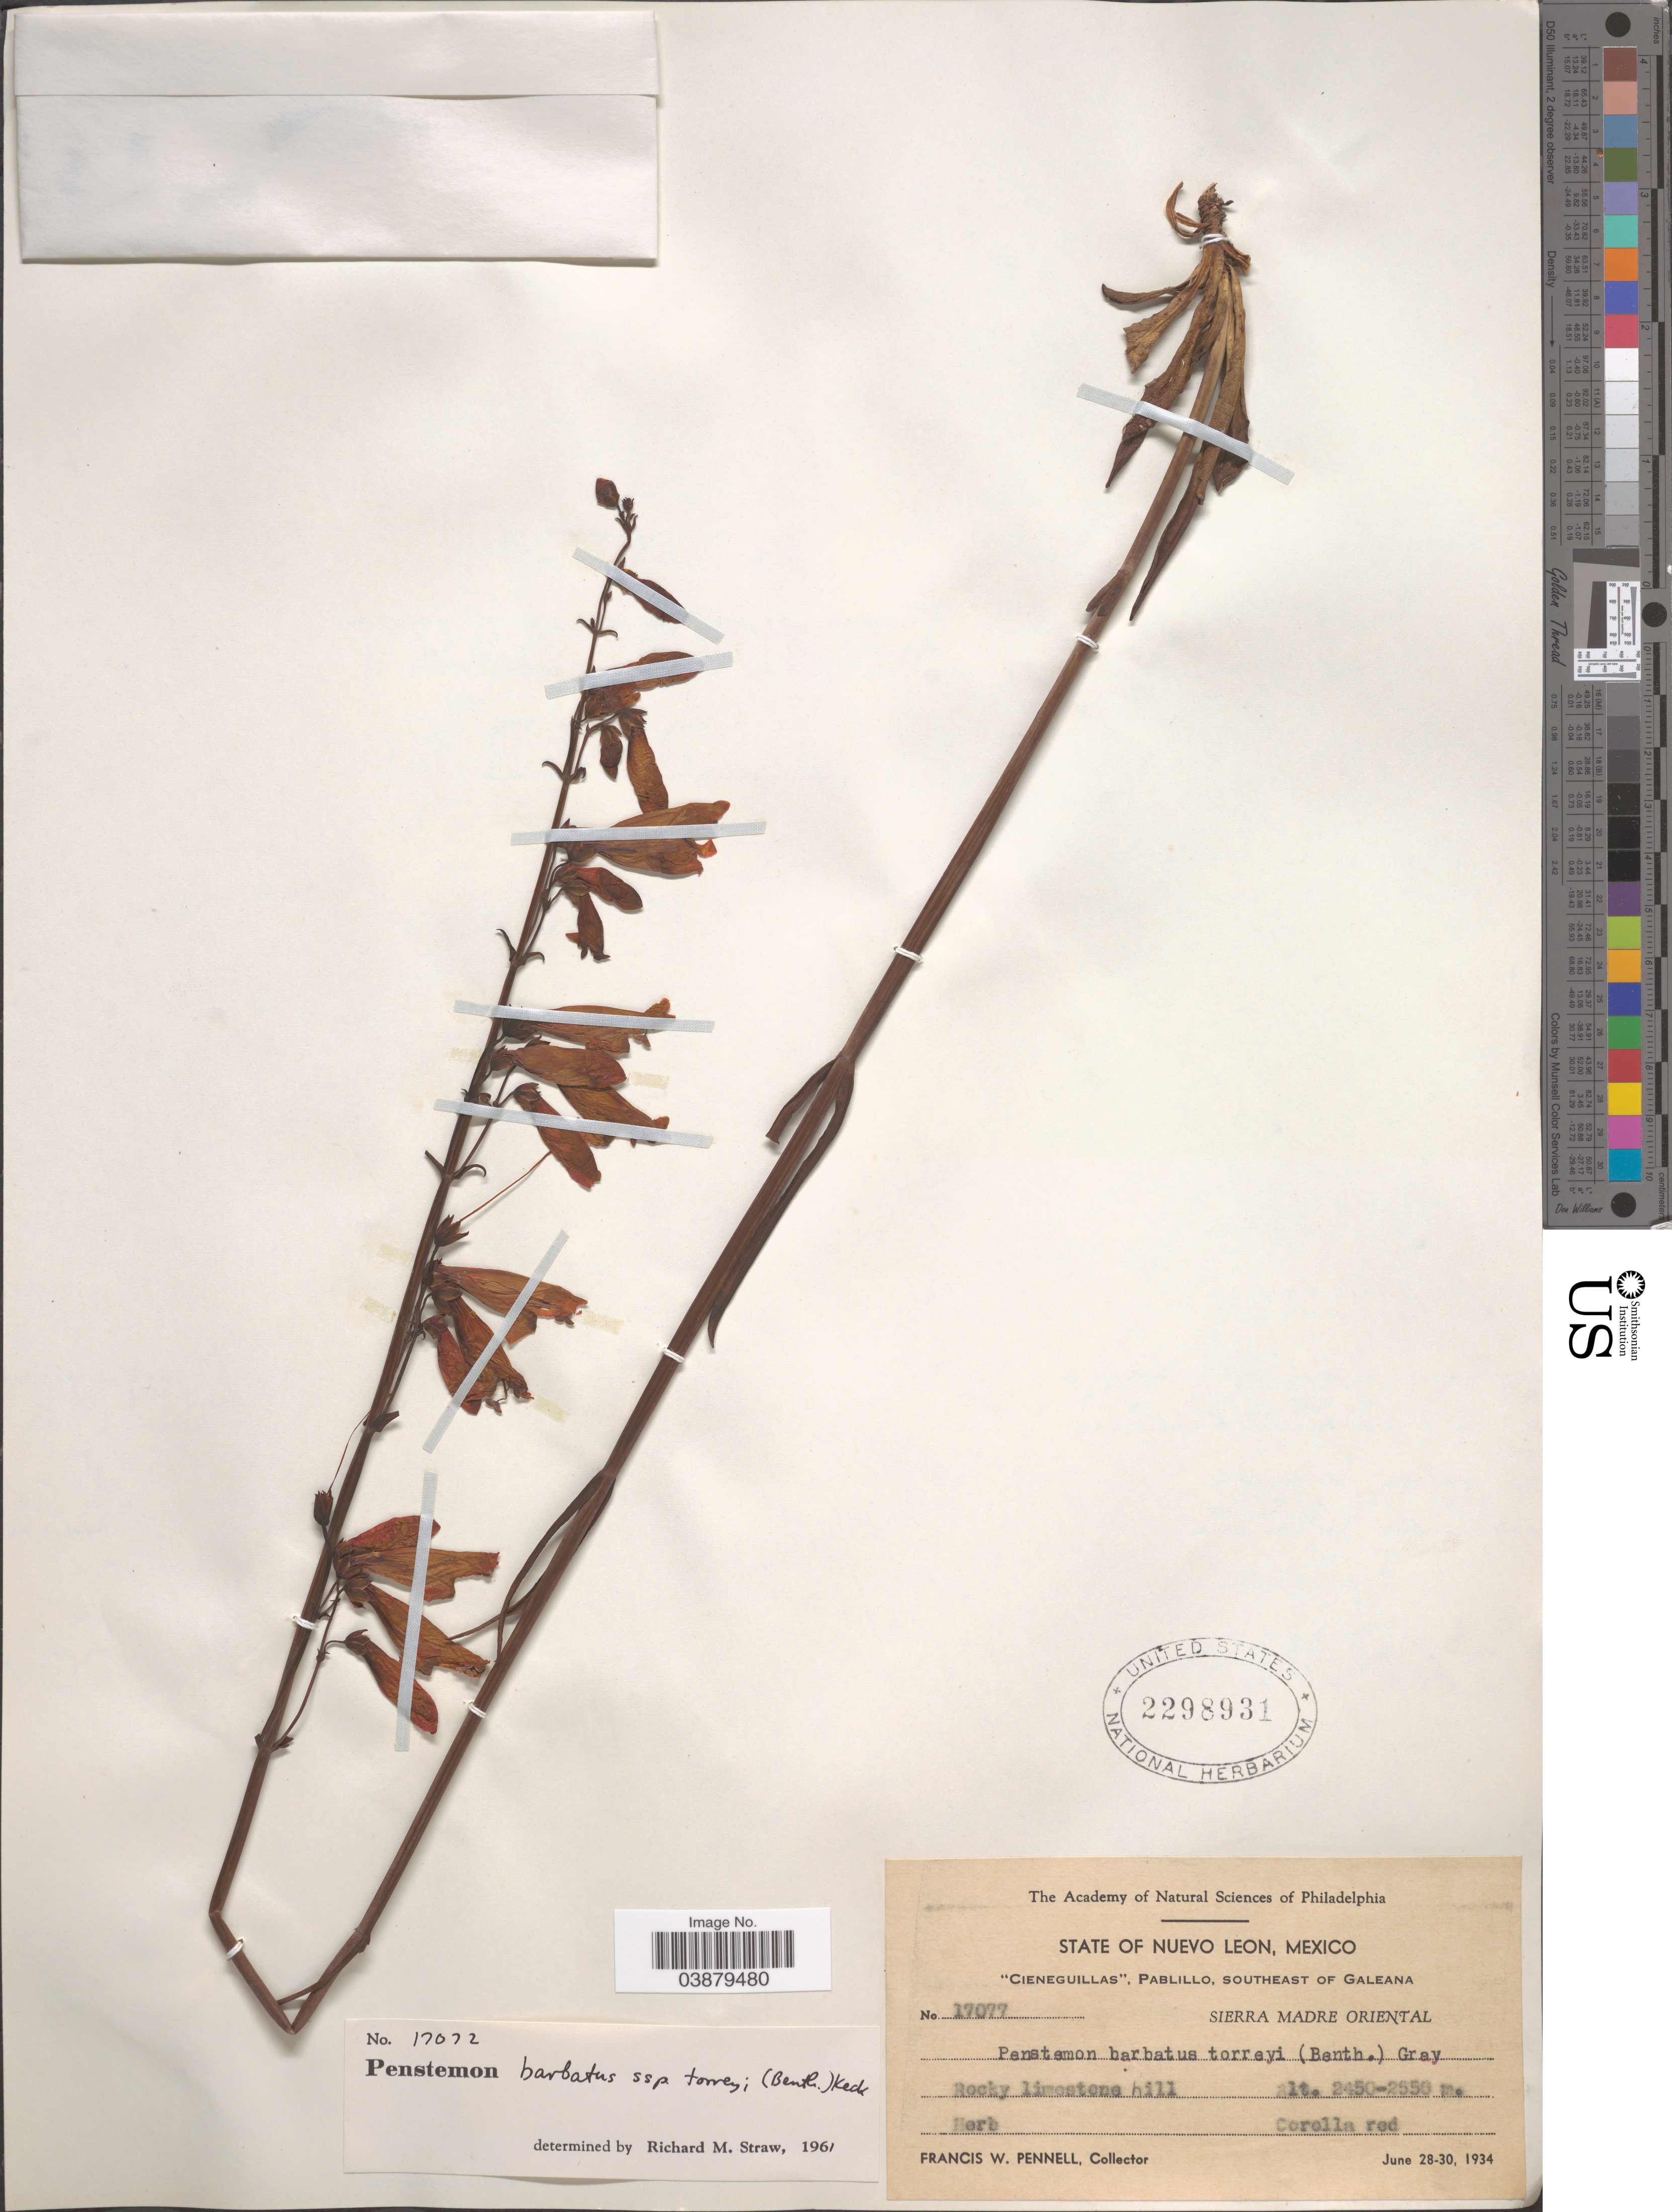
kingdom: Plantae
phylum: Tracheophyta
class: Magnoliopsida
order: Lamiales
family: Plantaginaceae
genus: Penstemon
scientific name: Penstemon barbatus subsp. torreyi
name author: (Benth.) D.D. Keck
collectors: F. W. Pennell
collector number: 17077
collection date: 1934-06-28/1934-06-30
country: Mexico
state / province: Nuevo León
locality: Cieneguillas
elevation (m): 2450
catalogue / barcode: US 2298931